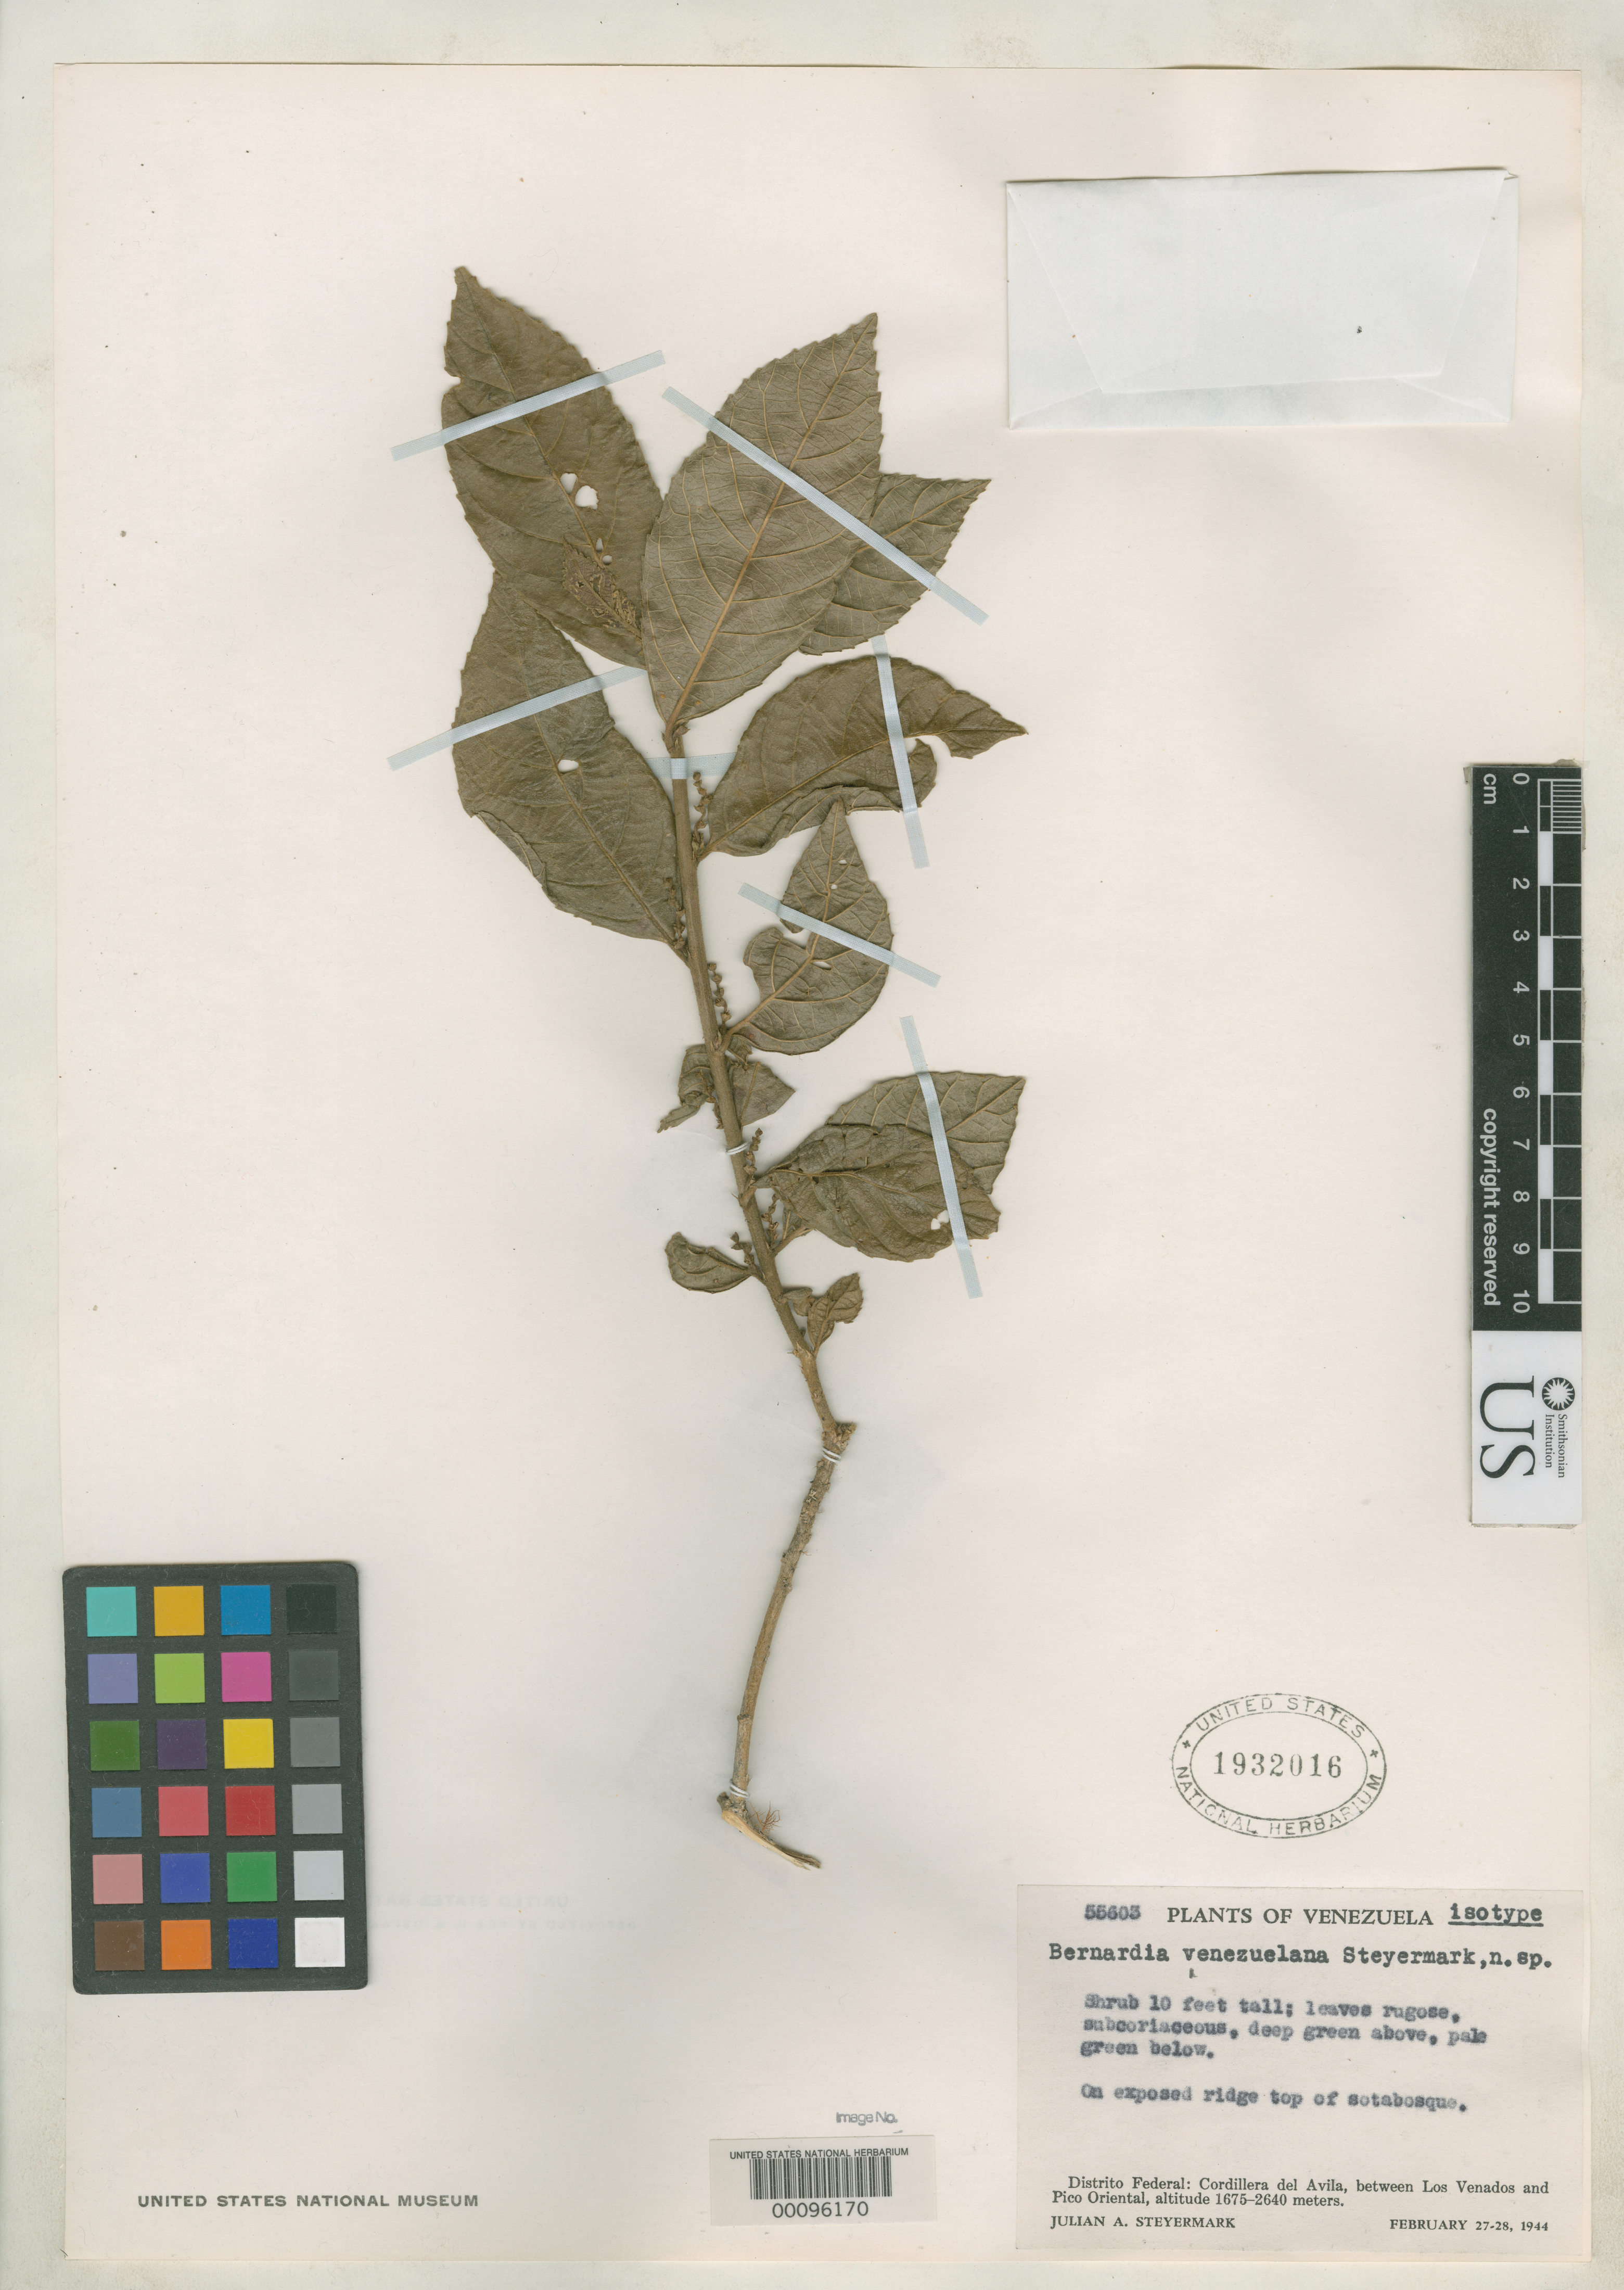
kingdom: Plantae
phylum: Tracheophyta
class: Magnoliopsida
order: Malpighiales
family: Euphorbiaceae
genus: Bernardia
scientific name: Bernardia venezuelana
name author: Steyerm.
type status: Isotype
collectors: J. Steyermark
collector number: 55603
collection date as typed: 27 Feb 1944 to 28 Dec 1944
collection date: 1944-02-27/1944-12-28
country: Venezuela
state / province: Distrito Federal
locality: Cordillera de Avila, between Los Vbarados & Pico Oriental.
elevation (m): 1675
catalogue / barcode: US 1932016